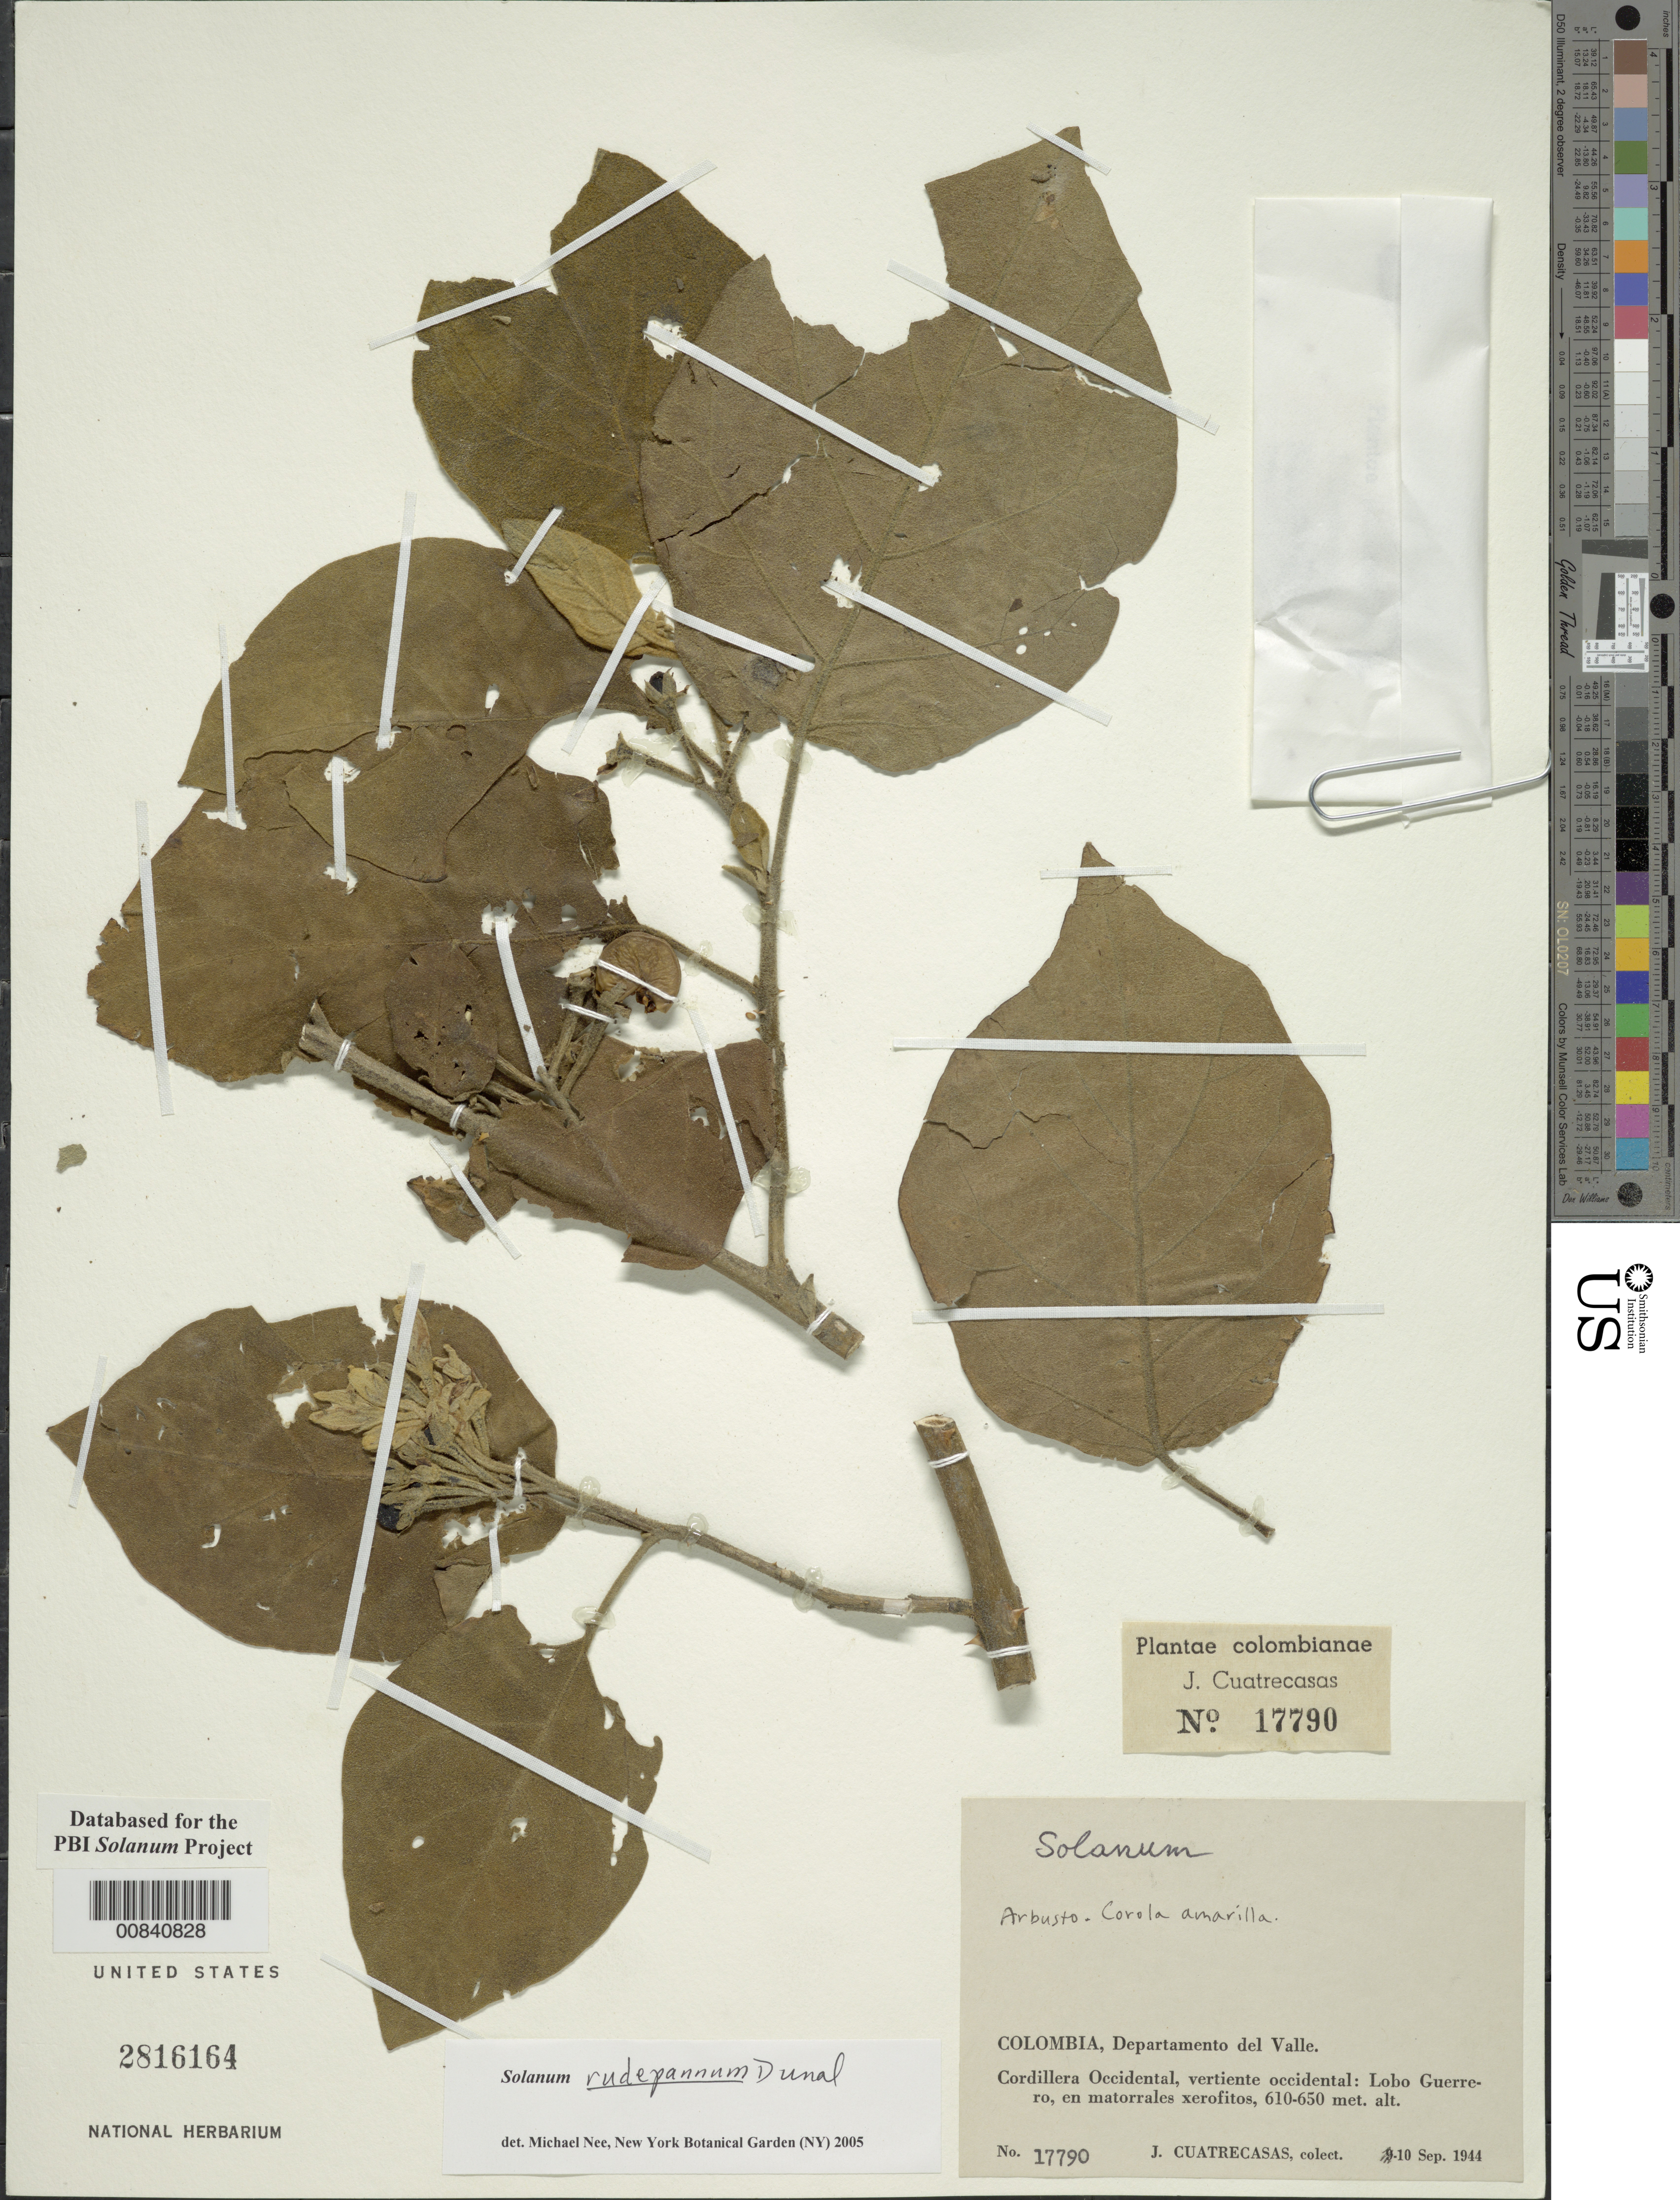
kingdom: Plantae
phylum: Tracheophyta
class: Magnoliopsida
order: Solanales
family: Solanaceae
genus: Solanum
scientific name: Solanum rudepannum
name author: Dunal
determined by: Nee, Michael H.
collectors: J. Cuatrecasas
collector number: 17790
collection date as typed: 10 Sep 1944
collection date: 1944-09-10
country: Colombia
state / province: Valle del Cauca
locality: Cordillera Occidental, vertiente occidental: Lobo Guerrero.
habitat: Matorrales xerofitos.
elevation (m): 610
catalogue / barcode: US 2816164